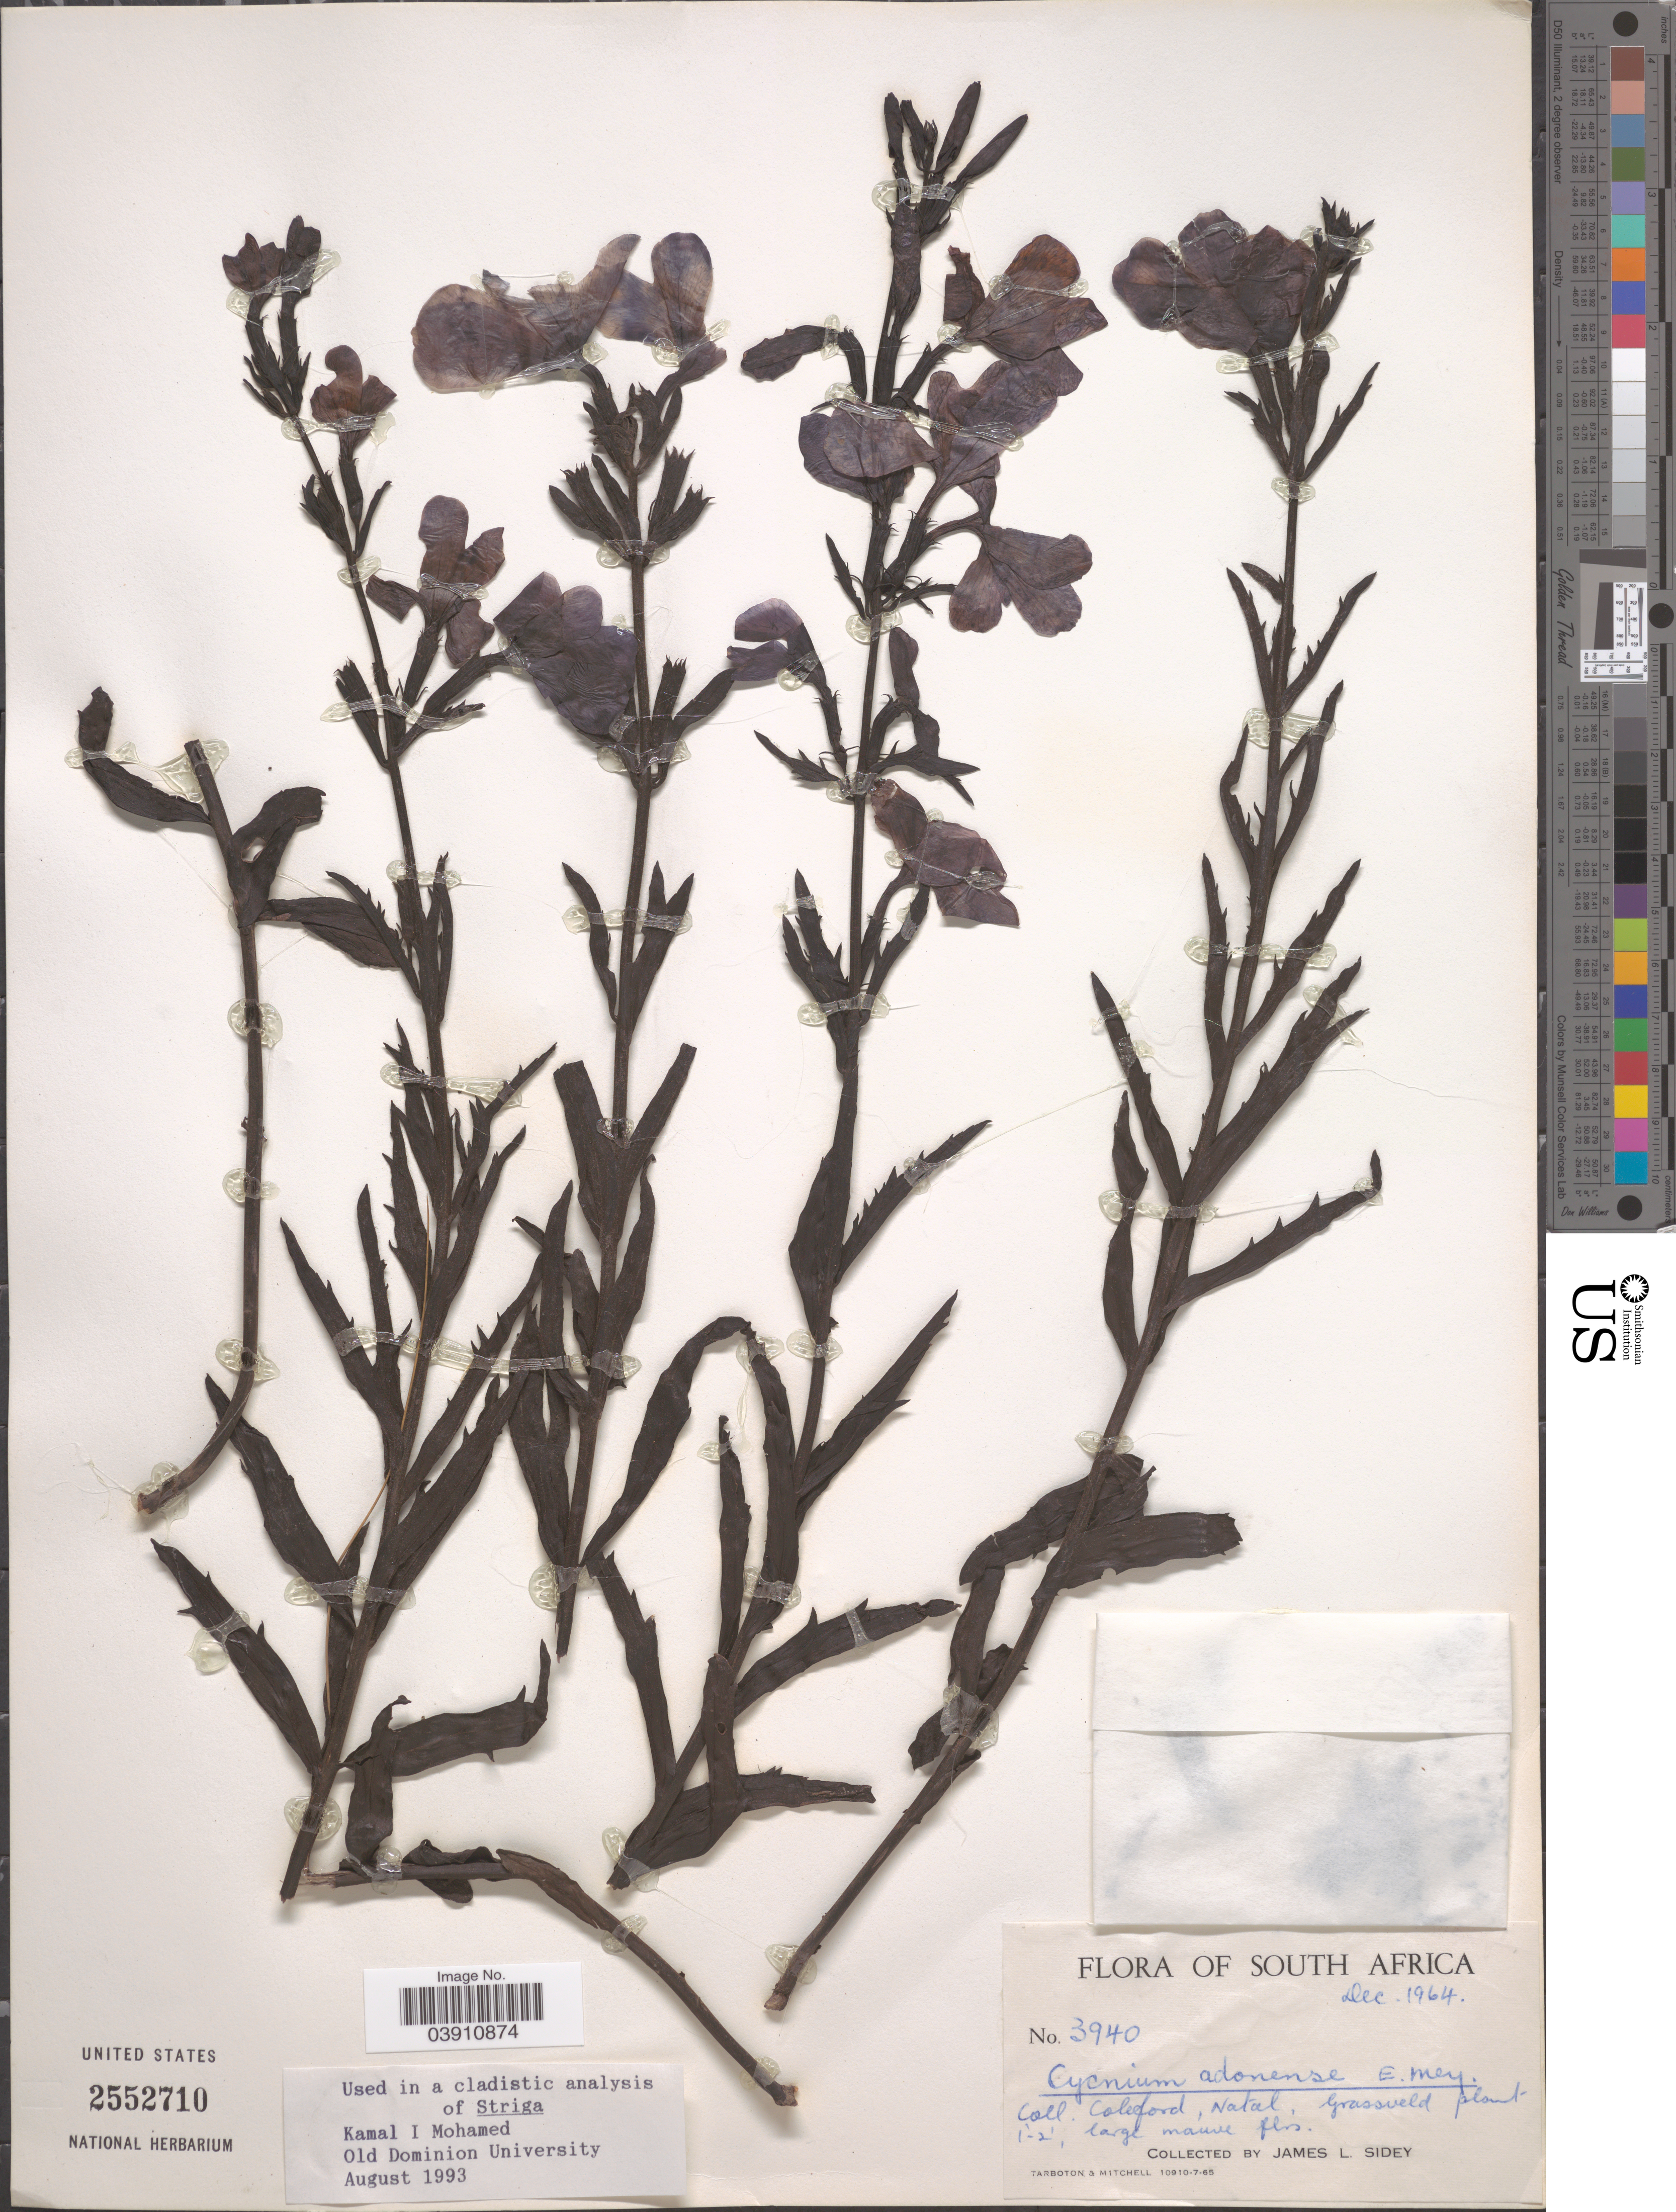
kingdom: Plantae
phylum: Tracheophyta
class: Magnoliopsida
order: Lamiales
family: Orobanchaceae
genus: Cycnium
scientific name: Cycnium adonense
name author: E. Mey. ex Benth.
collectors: J. L. Sidey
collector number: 3940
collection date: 1964-12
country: South Africa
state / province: KwaZulu-Natal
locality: Coleford, Natal.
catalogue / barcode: US 2552710